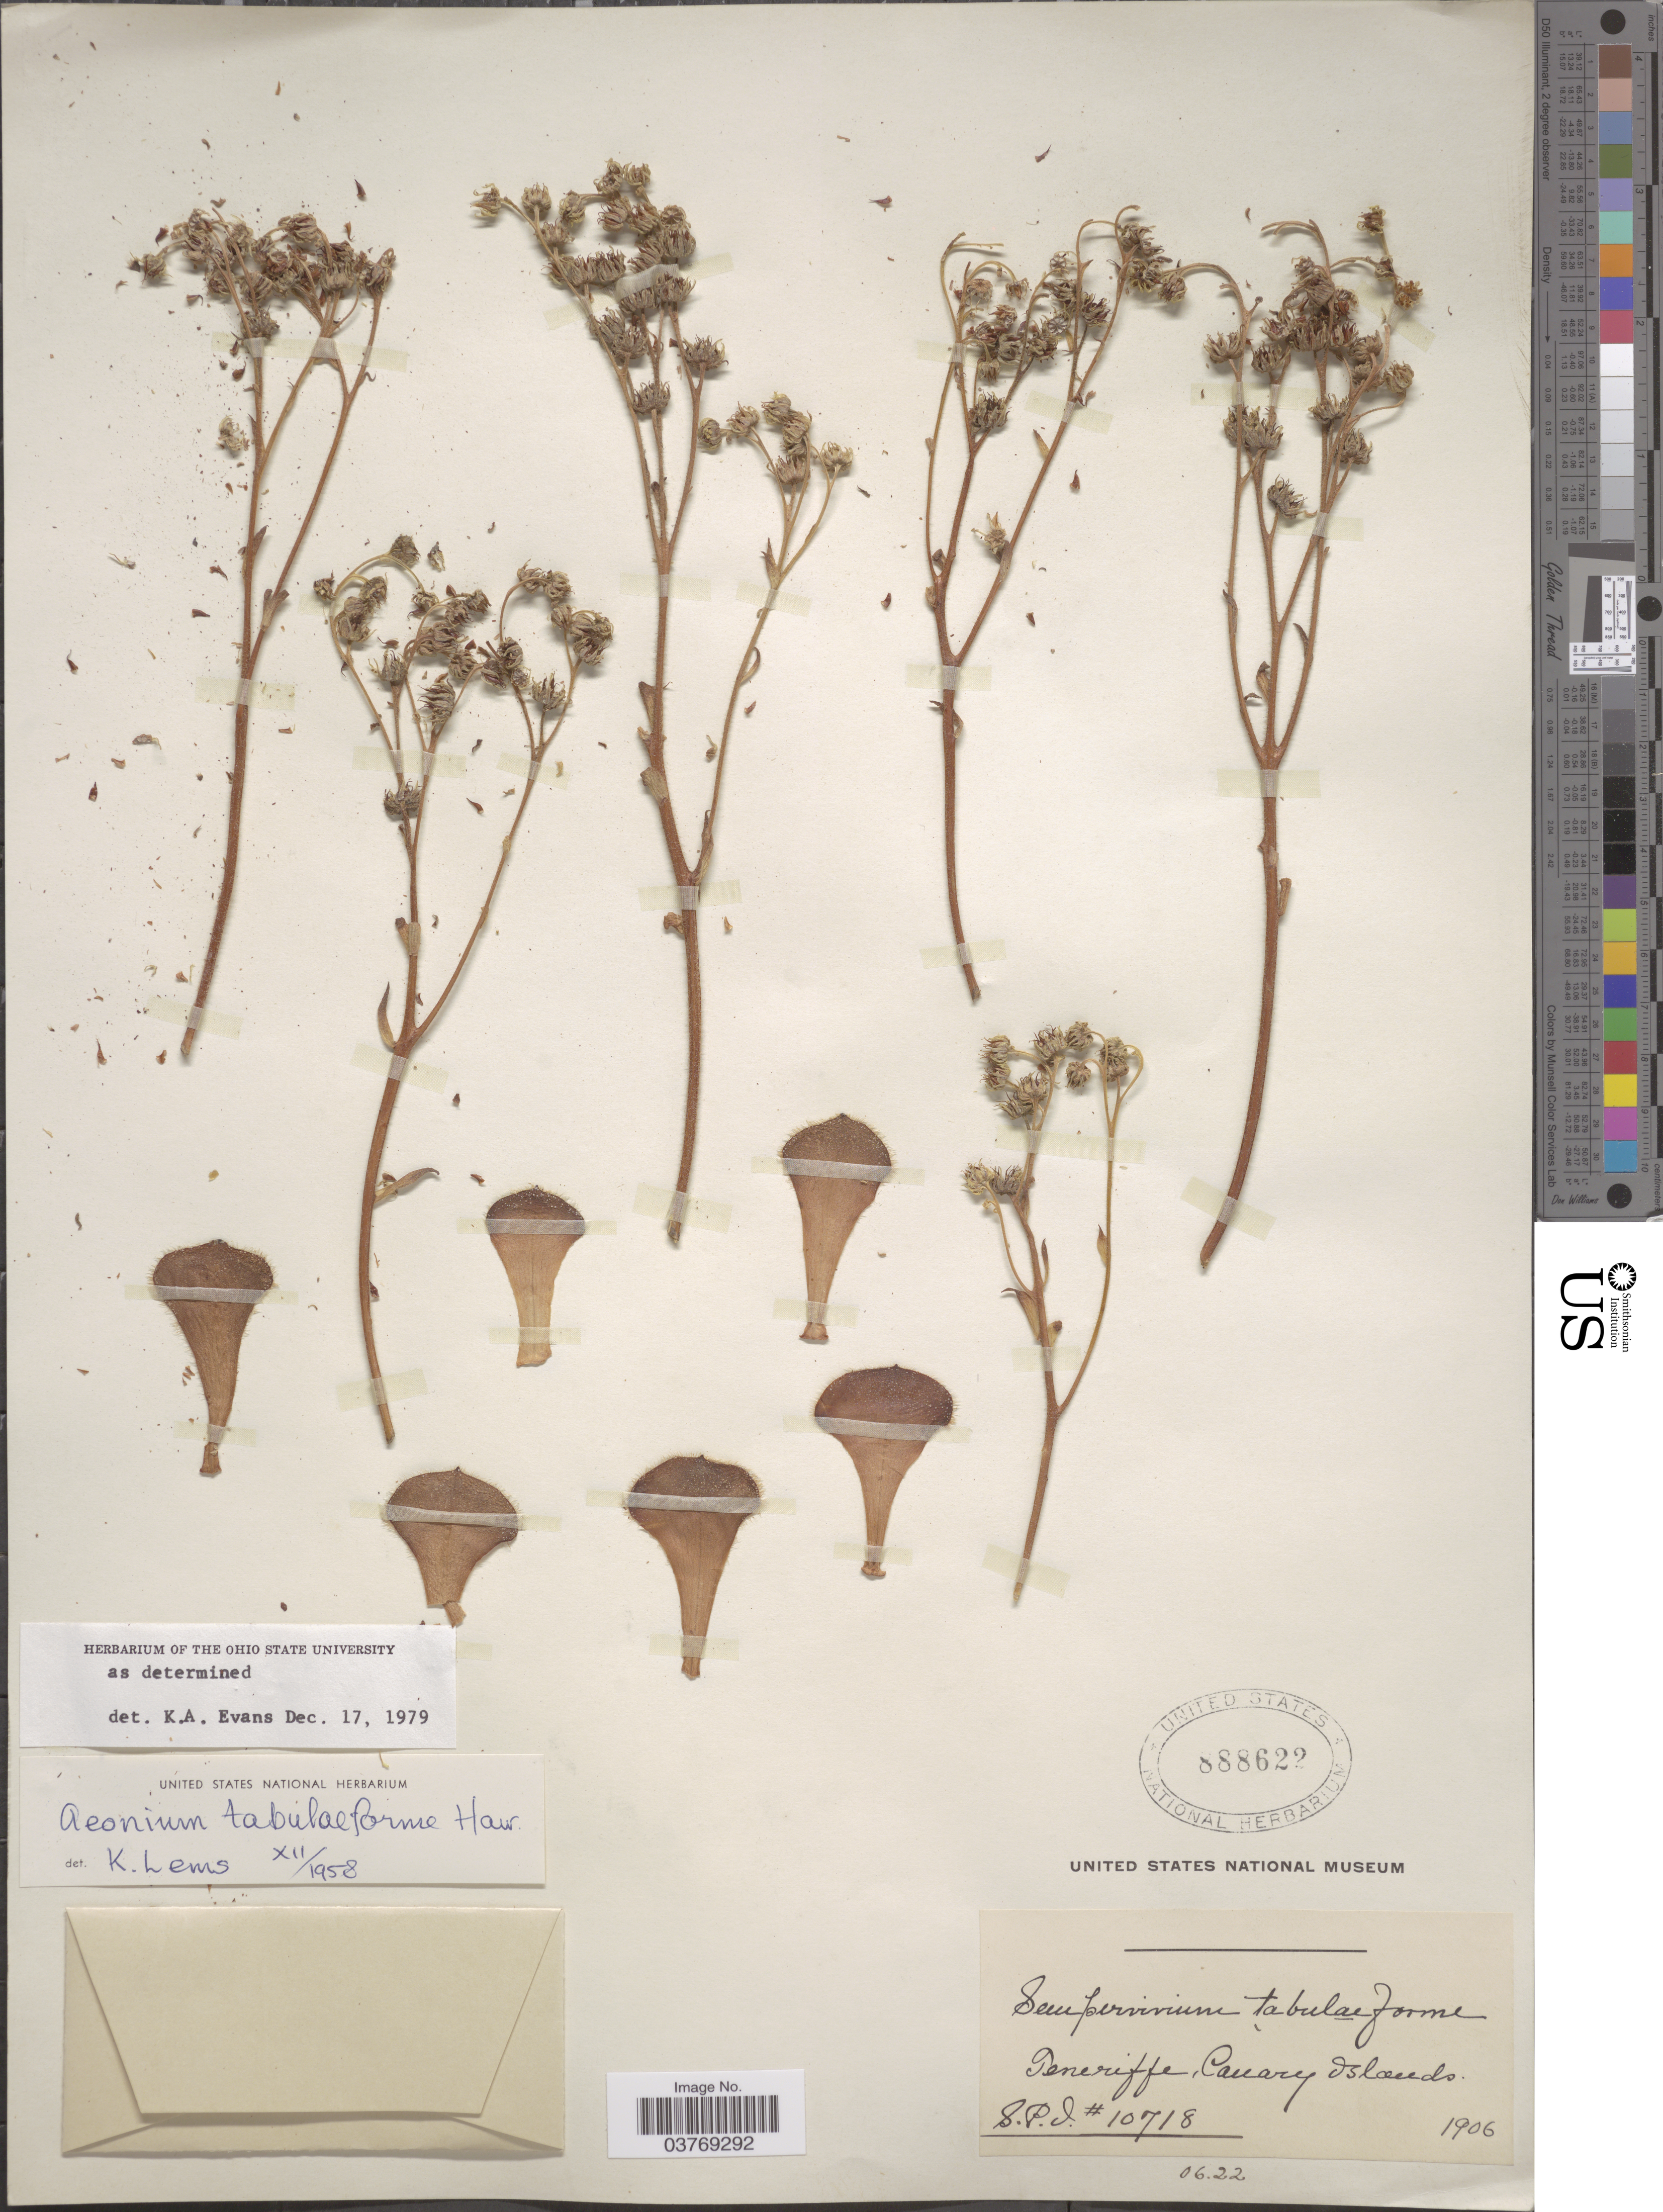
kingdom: Plantae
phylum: Tracheophyta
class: Magnoliopsida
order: Saxifragales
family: Crassulaceae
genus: Aeonium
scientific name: Aeonium tabulaeforme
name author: (Haw.) Webb & Berthel.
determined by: Evans, K.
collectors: -. S.P.I.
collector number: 10718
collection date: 1906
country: Spain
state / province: Canarias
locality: Teneriffe, Canary Islands.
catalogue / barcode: US 888622